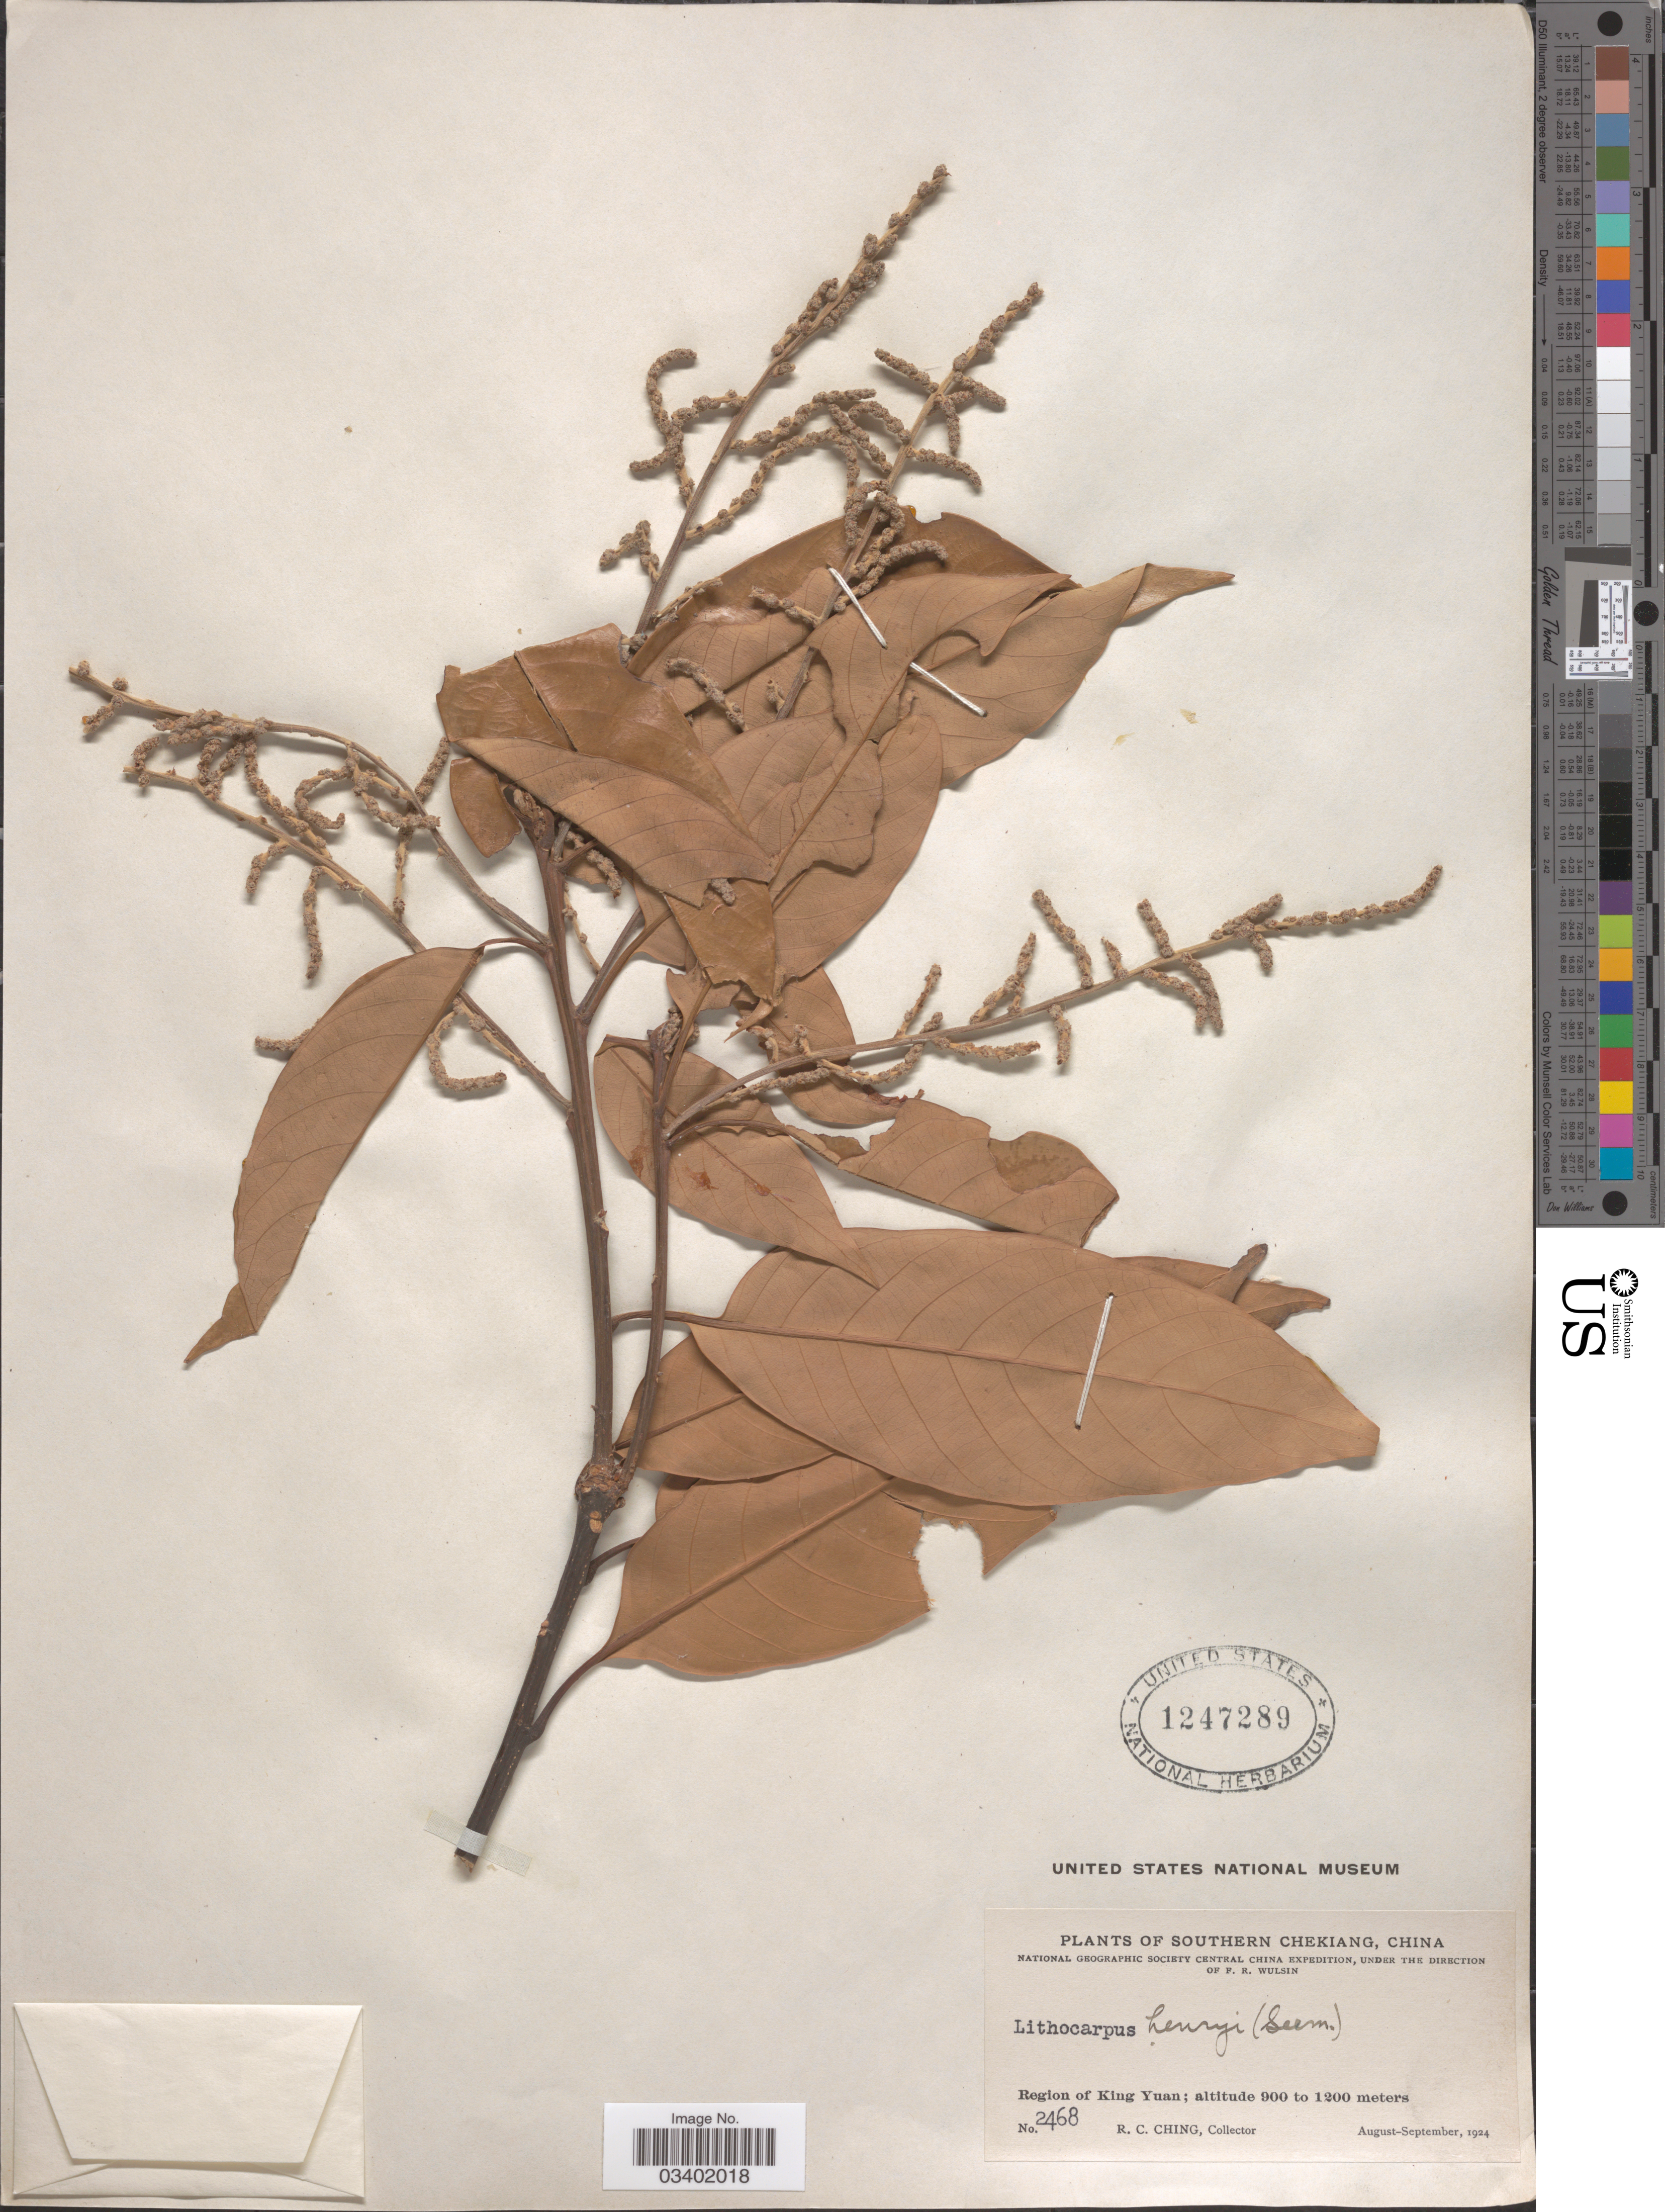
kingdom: Plantae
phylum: Tracheophyta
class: Magnoliopsida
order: Fagales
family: Fagaceae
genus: Lithocarpus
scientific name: Lithocarpus henryi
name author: Rehder & E.H. Wilson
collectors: R. C. Ching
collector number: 2468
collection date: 1924-08/1924-09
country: China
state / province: Zhejiang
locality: Southern Chekiang. Region of King Yuan.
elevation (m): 900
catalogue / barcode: US 1247289